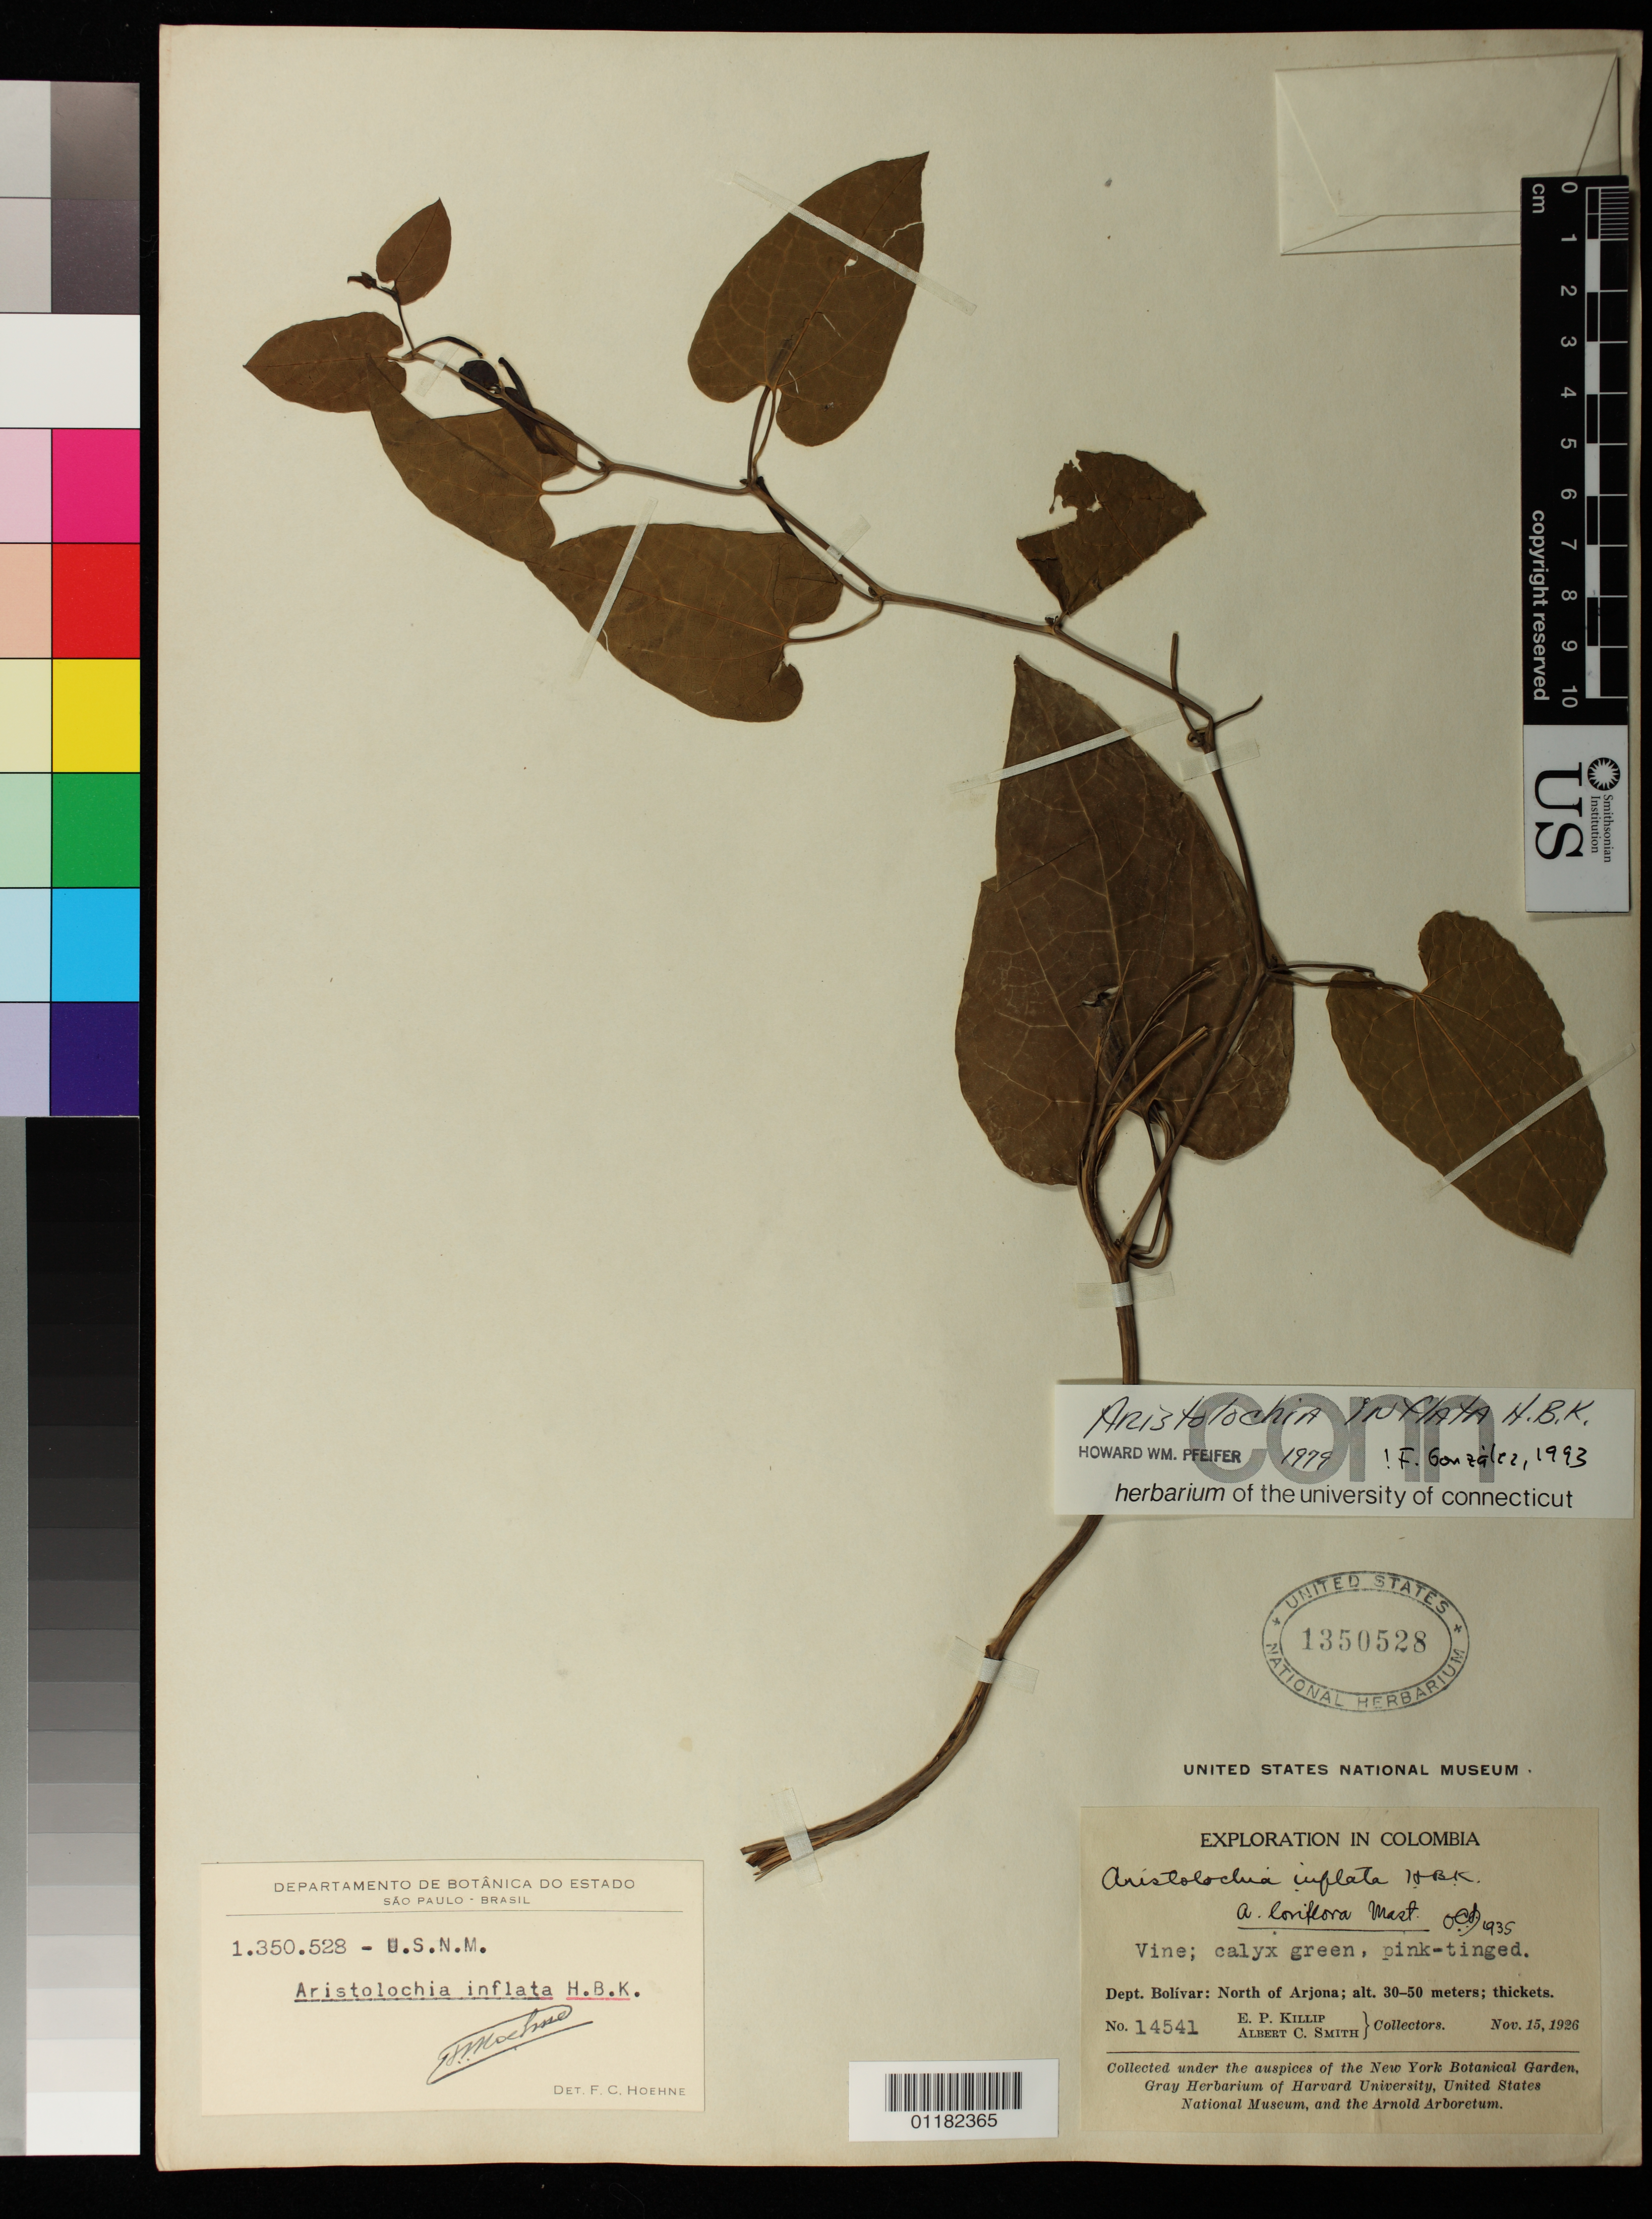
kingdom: Plantae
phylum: Tracheophyta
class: Magnoliopsida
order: Piperales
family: Aristolochiaceae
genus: Aristolochia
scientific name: Aristolochia inflata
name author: Kunth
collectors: E. P. Killip & A. C. Smith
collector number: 14541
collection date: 1926-11-15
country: Colombia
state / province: Bolívar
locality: North of Arjona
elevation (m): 30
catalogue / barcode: US 1350528